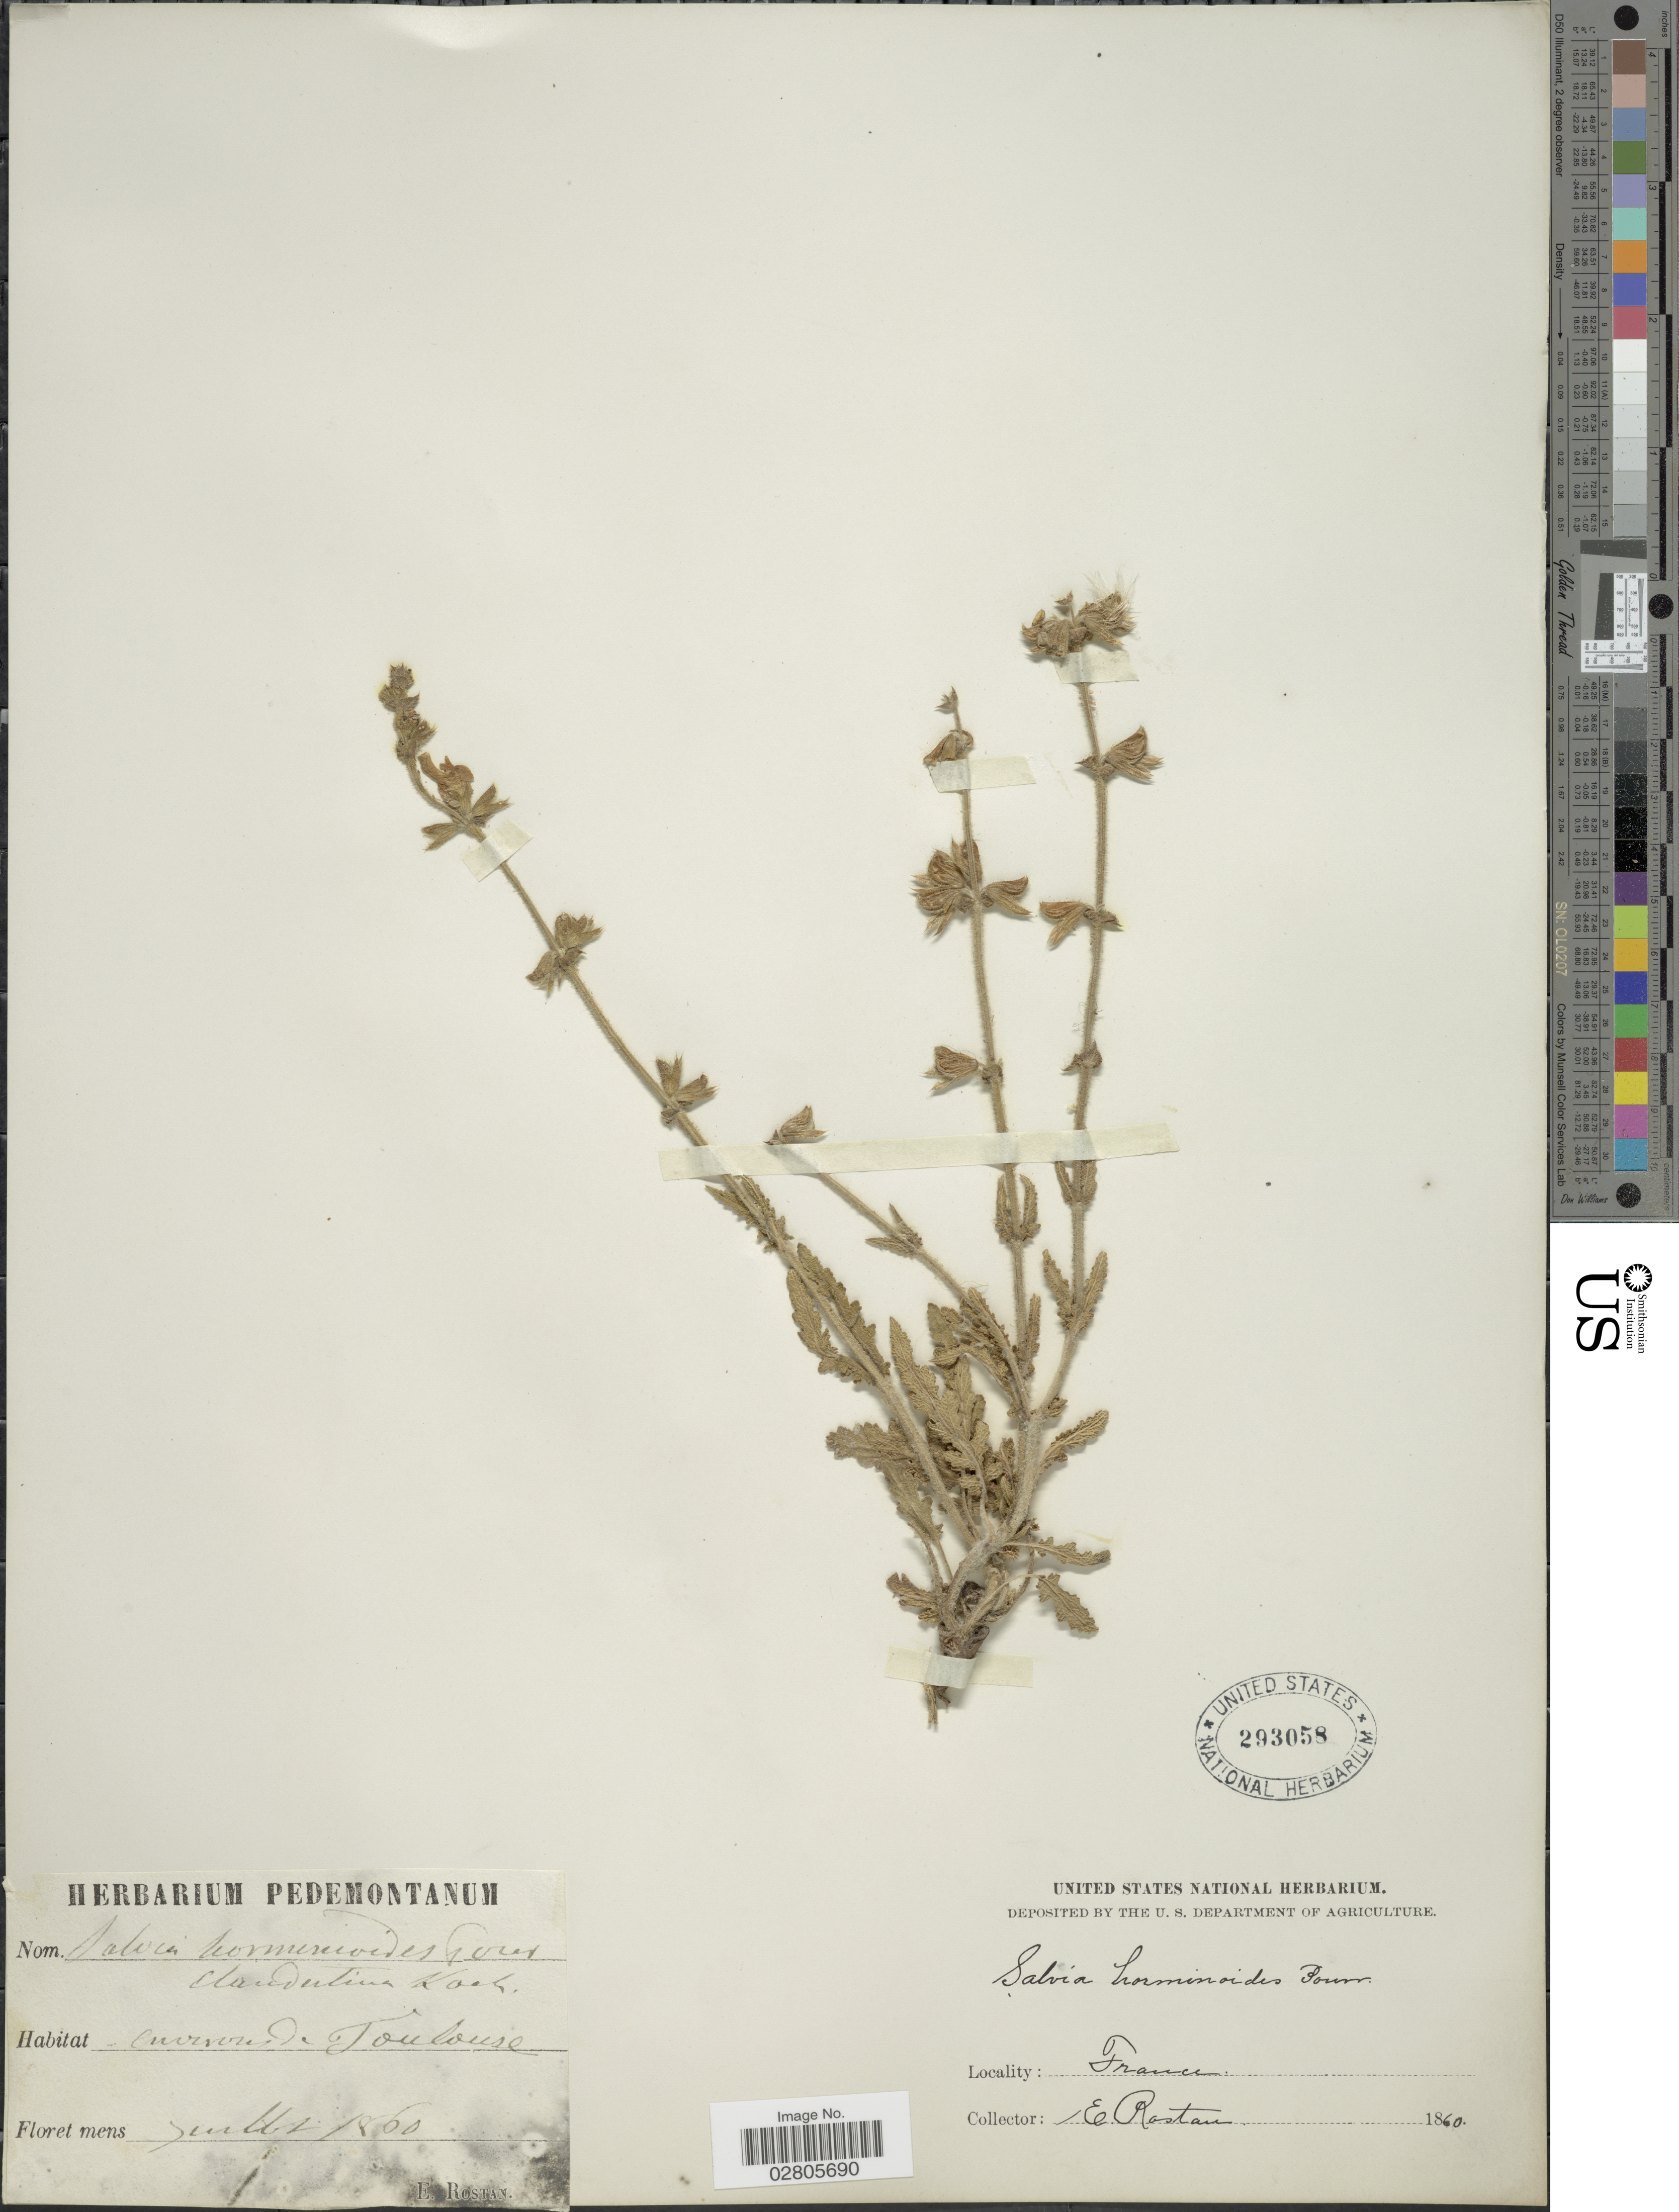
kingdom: Plantae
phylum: Tracheophyta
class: Magnoliopsida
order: Lamiales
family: Lamiaceae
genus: Salvia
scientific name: Salvia horminioides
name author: Pourr.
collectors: E. Rostan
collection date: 1860-07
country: France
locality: Environs de Toulouse.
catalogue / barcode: US 293058